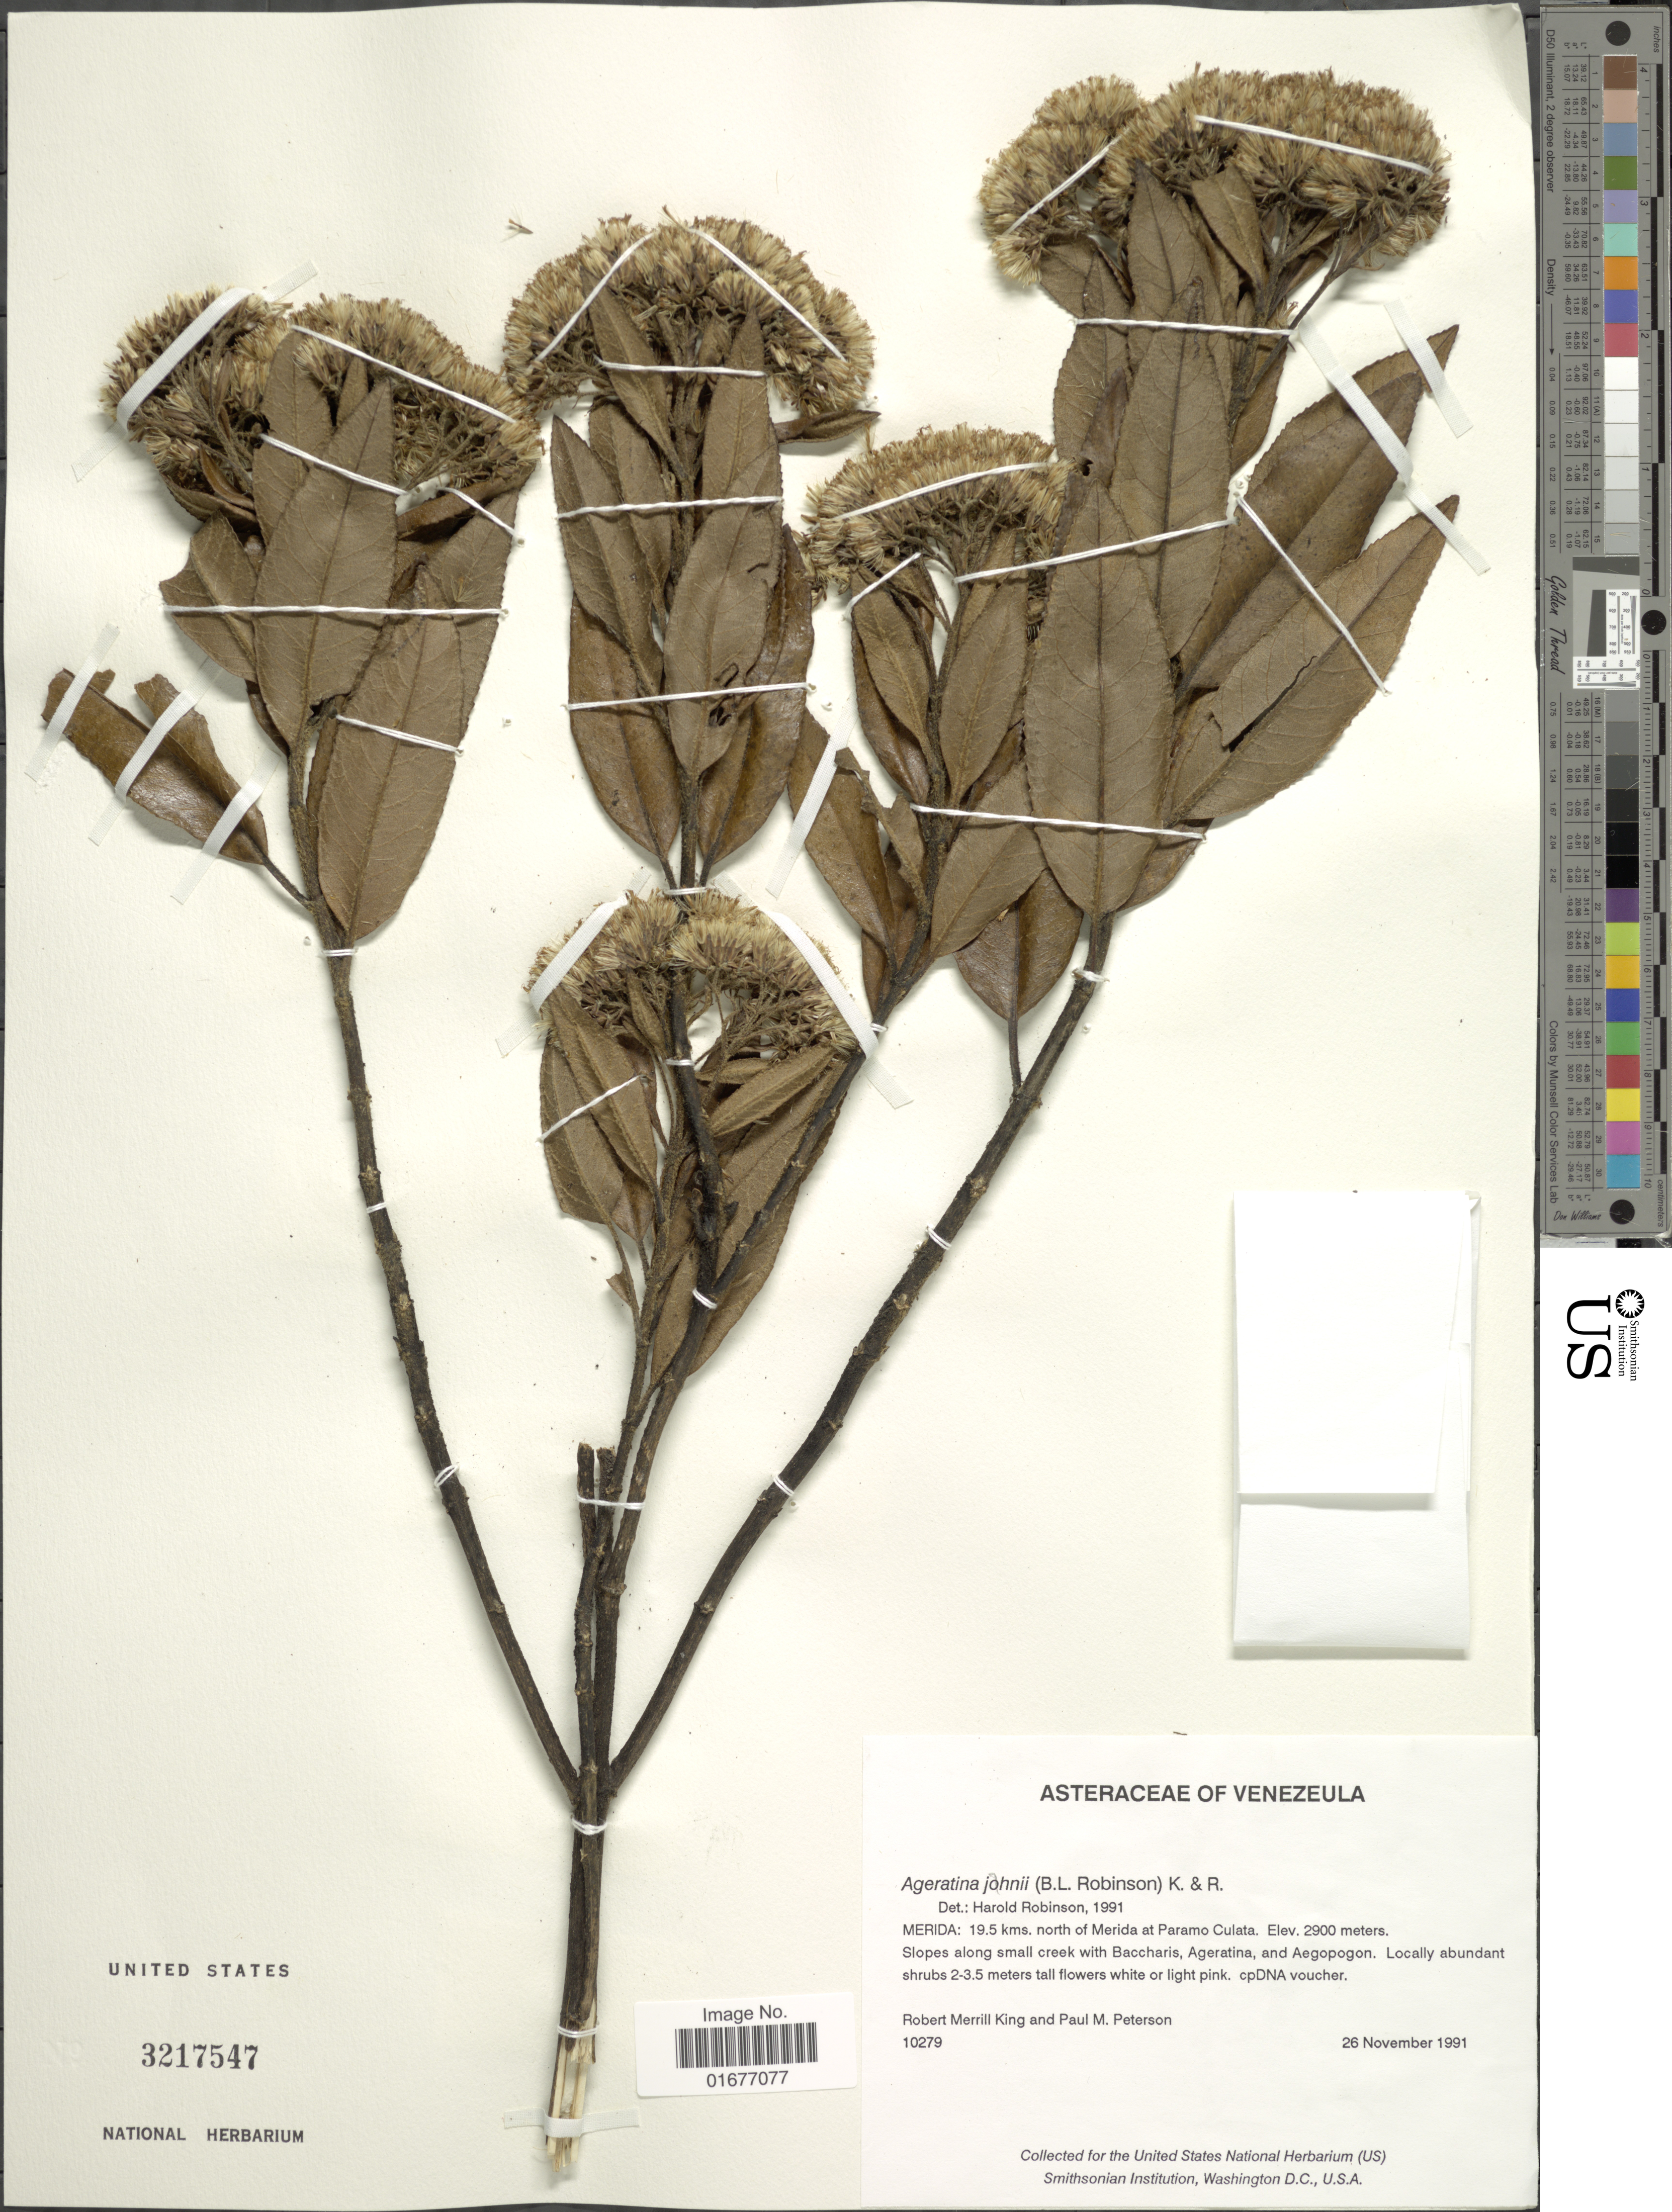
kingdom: Plantae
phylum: Tracheophyta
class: Magnoliopsida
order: Asterales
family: Asteraceae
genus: Ageratina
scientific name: Ageratina jahnii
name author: (B.L. Rob.) R.M. King & H. Rob.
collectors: R. M. King & P. M. Peterson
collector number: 10279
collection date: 1991-11-26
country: Venezuela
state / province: Mérida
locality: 19.5 kms. north of Merida at Paramo Culata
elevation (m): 2900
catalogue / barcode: US 3217547